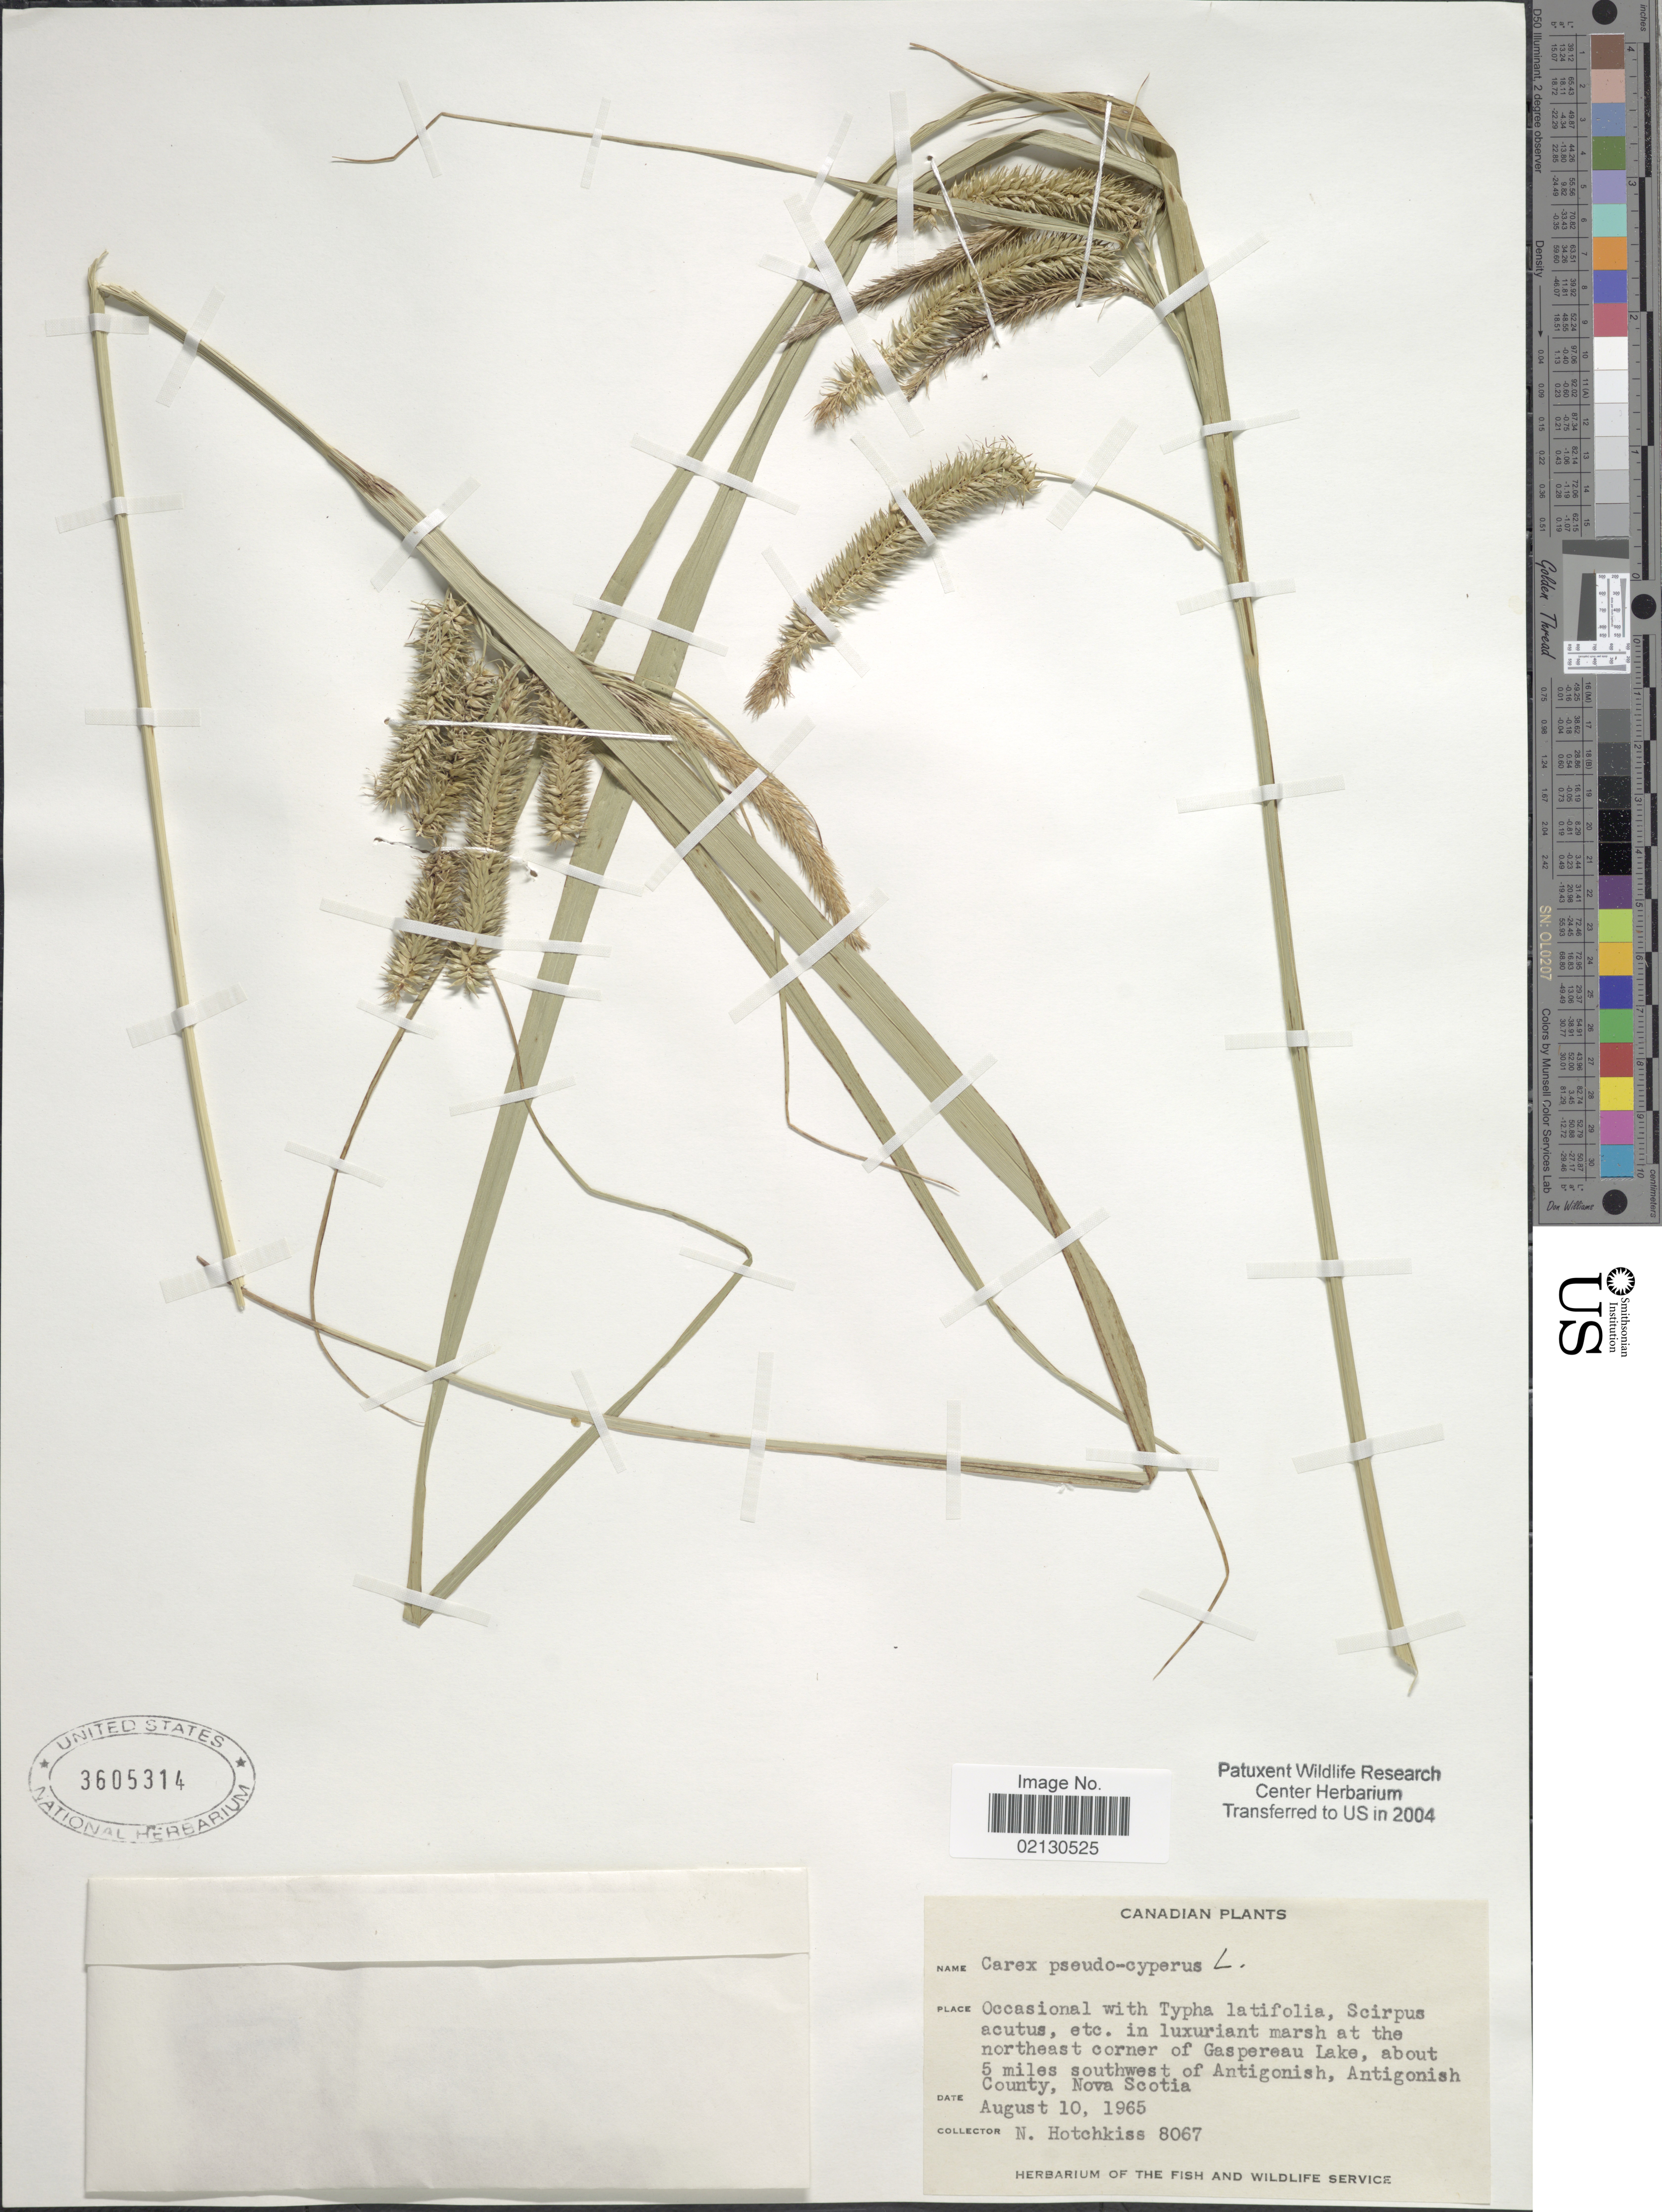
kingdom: Plantae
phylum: Tracheophyta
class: Liliopsida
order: Poales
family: Cyperaceae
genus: Carex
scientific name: Carex pseudocyperus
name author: L.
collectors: N. Hotchkiss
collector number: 8067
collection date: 1965-08-10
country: Canada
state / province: Nova Scotia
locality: Northeast corner of Gaspereau Lake, about 5 miles southwest of Antigonish, Antigonish County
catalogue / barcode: US 3605314